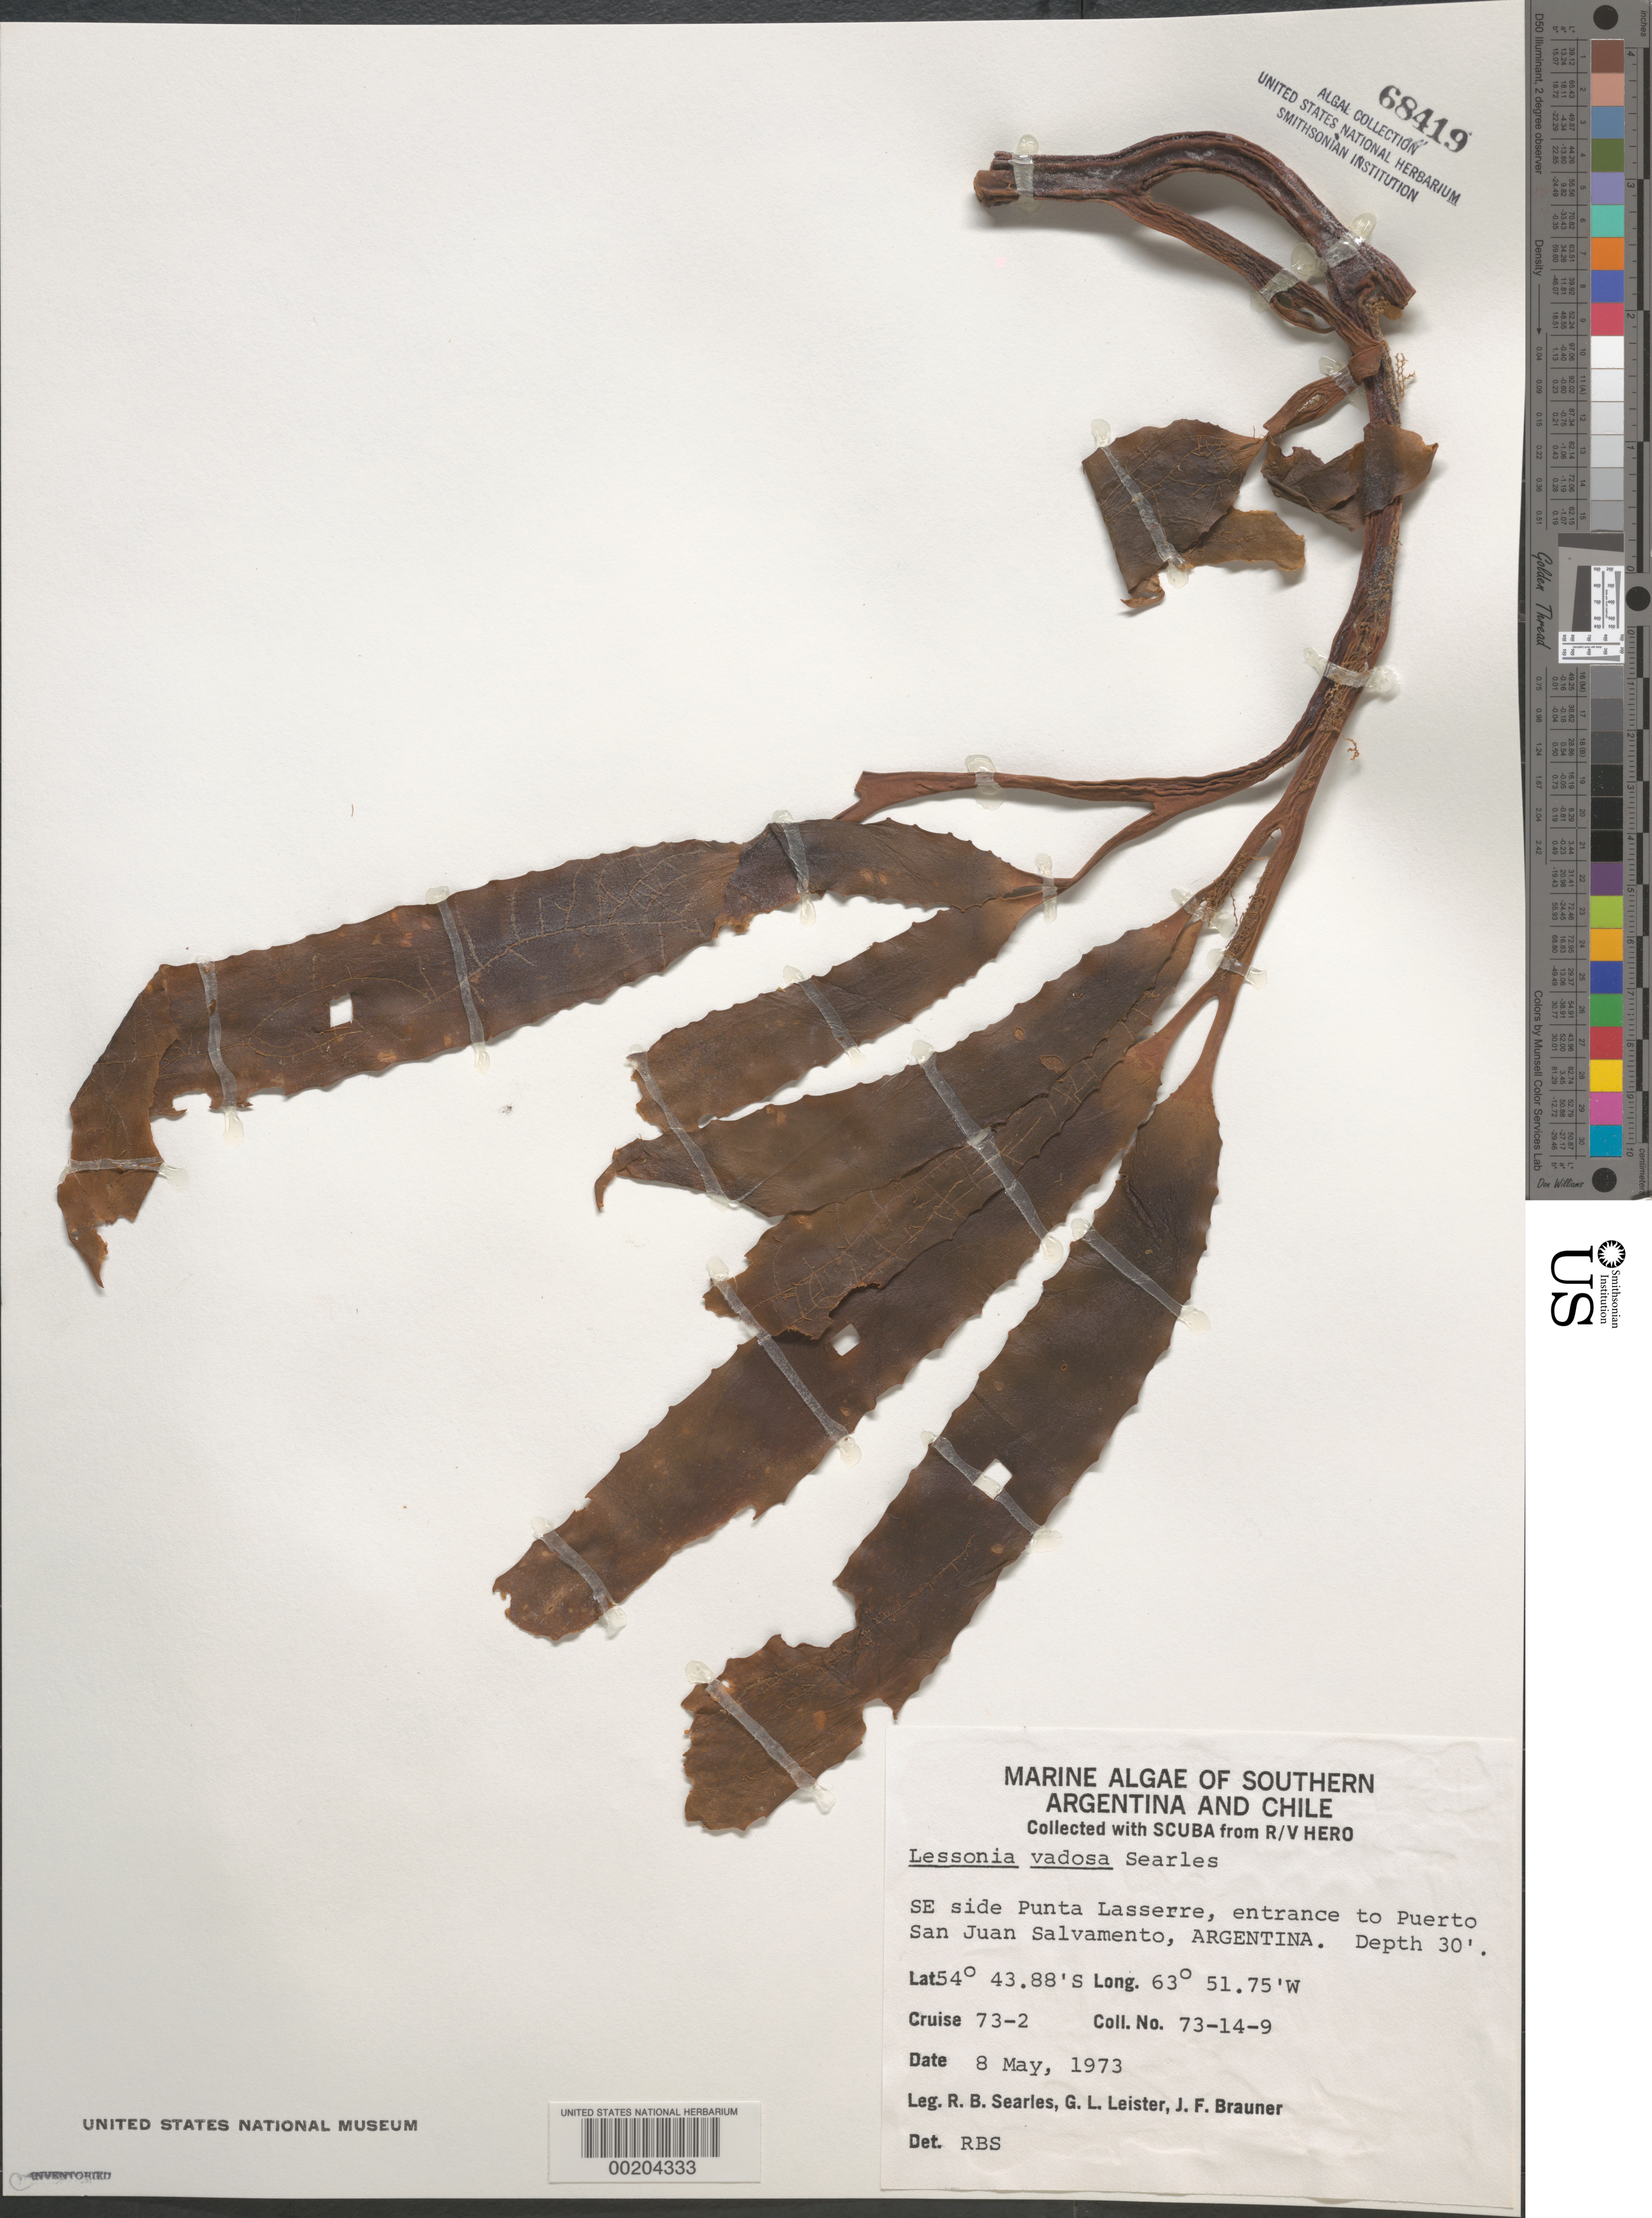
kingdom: Chromista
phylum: Ochrophyta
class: Phaeophyceae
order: Laminariales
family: Lessoniaceae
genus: Lessonia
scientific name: Lessonia flavicans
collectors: R. Searles, G. Leister & J. F. Brauner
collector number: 73-14-9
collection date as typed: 08 May 1973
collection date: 1973-05-08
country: Argentina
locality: Punta Lassere, Puerto San Juan Salvamento entrance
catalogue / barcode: US 68419